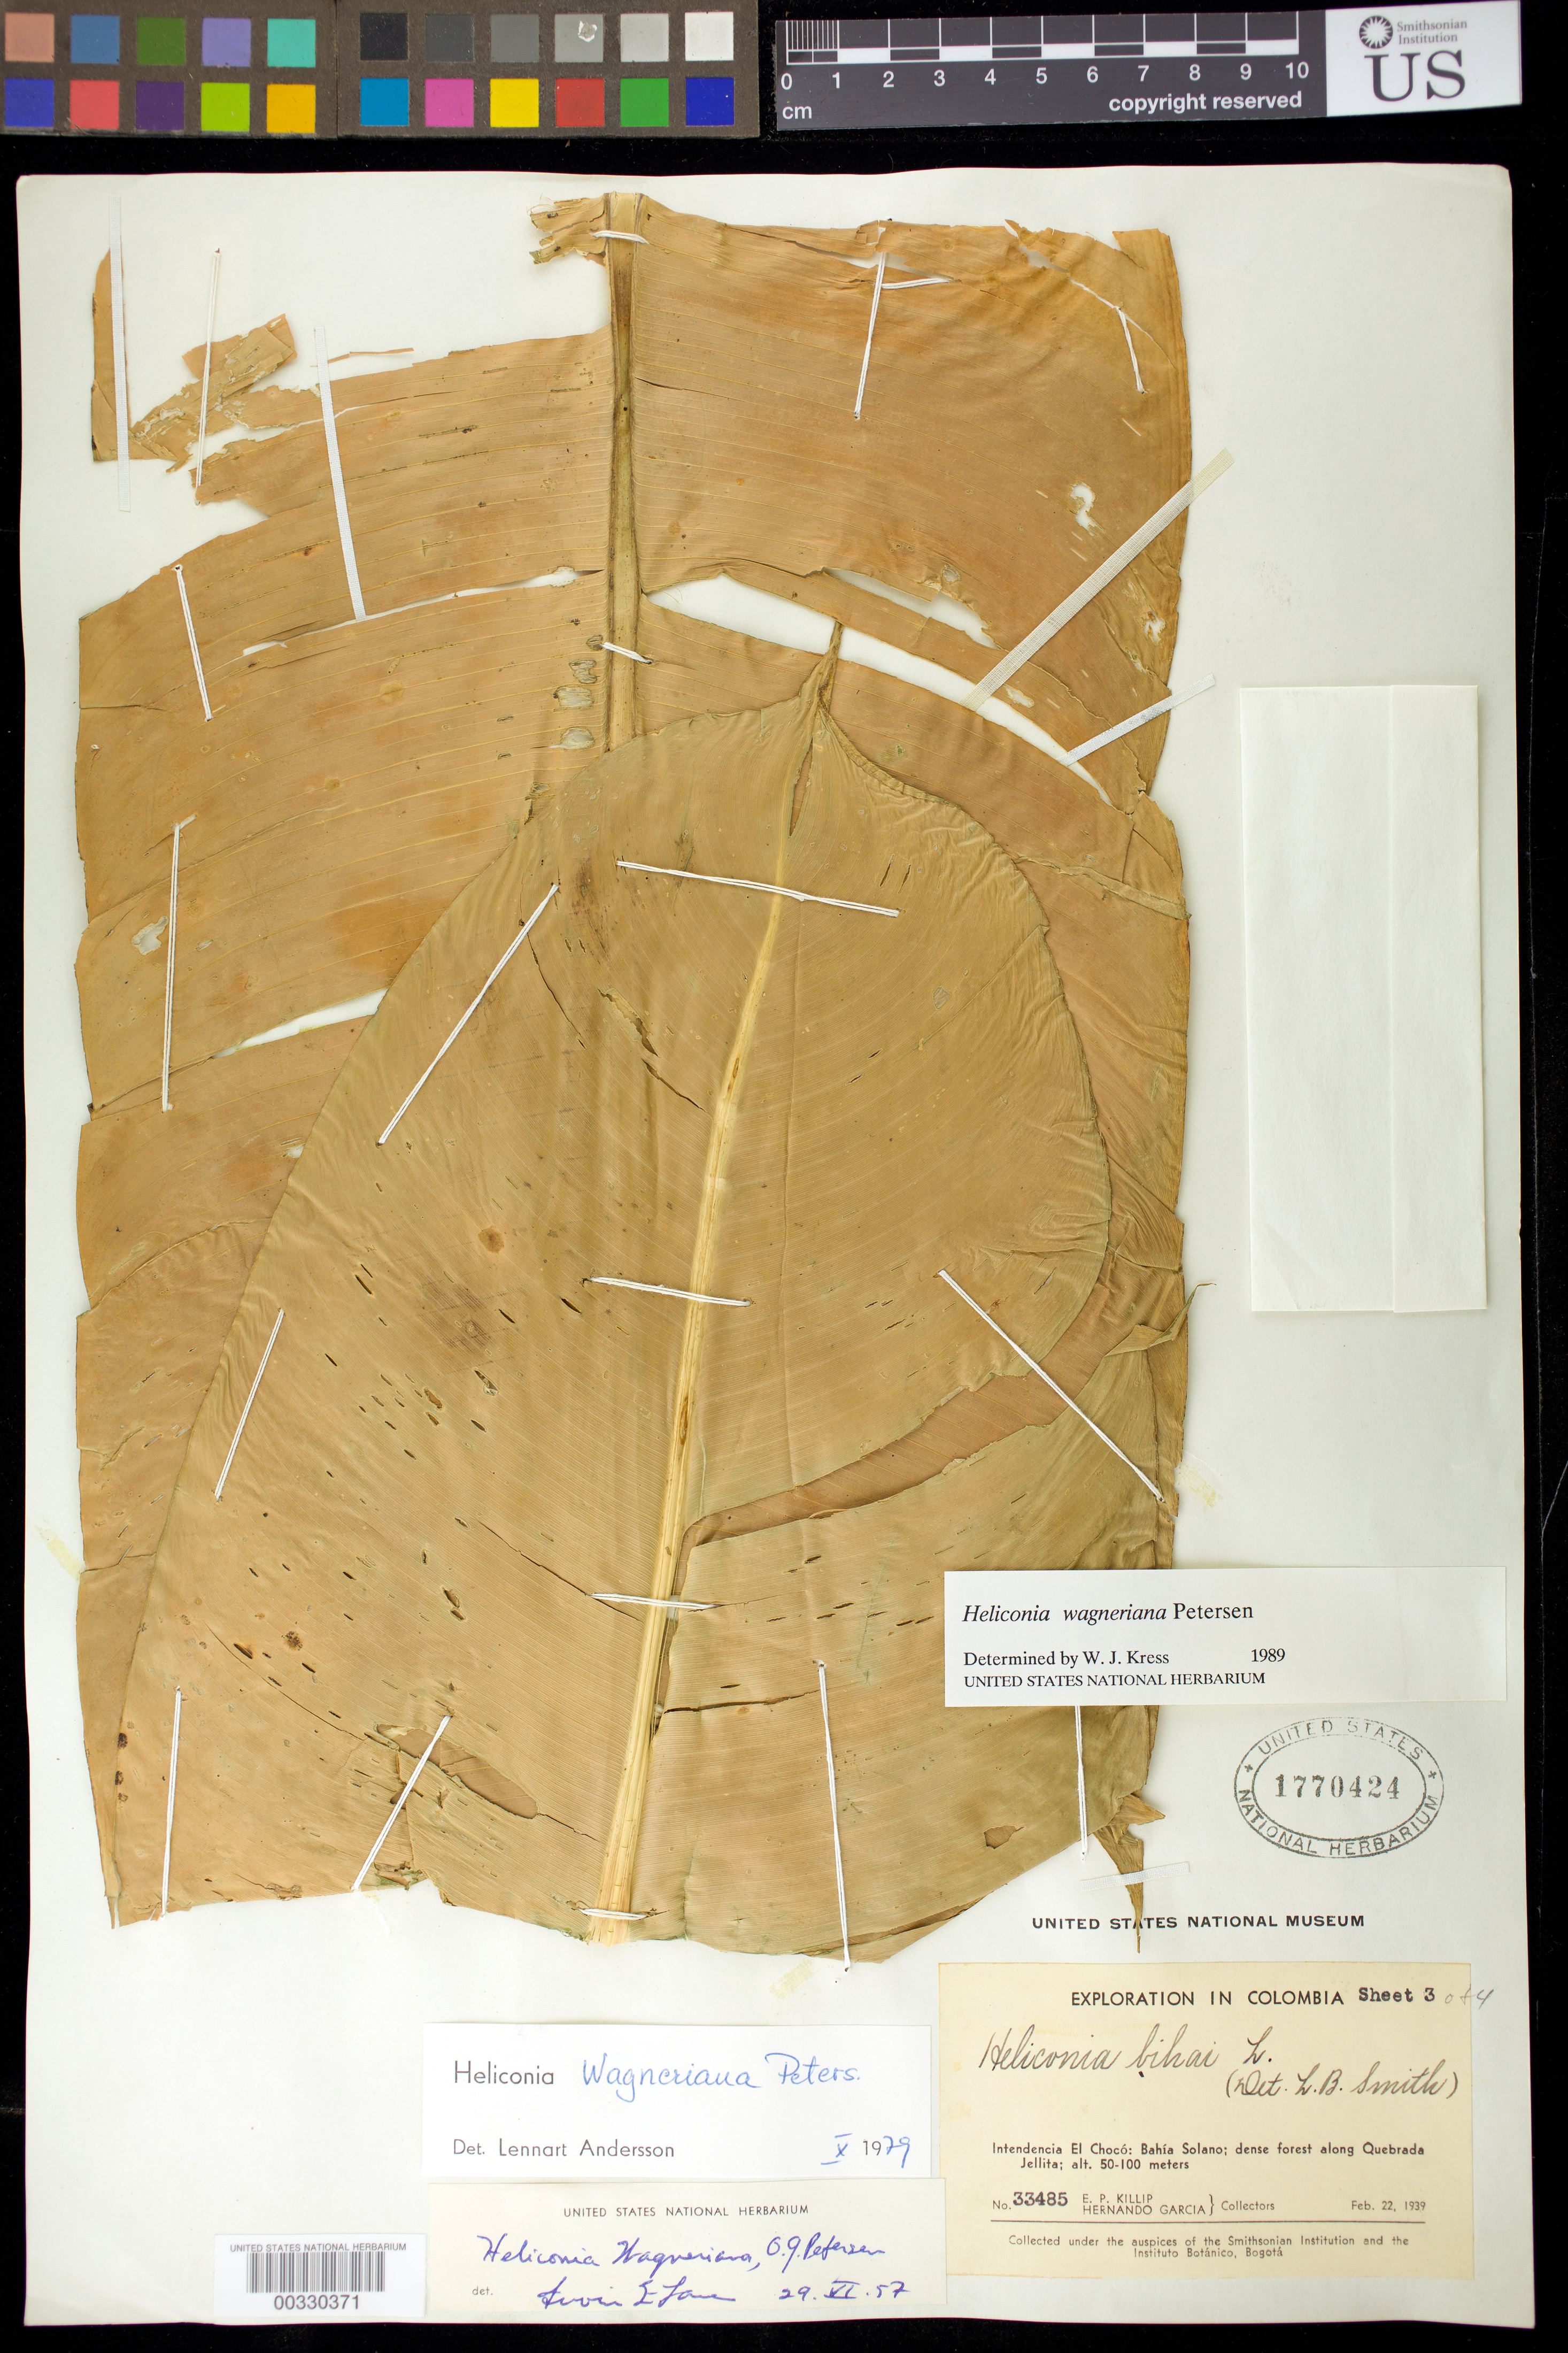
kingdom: Plantae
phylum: Tracheophyta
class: Liliopsida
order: Zingiberales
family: Heliconiaceae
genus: Heliconia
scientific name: Heliconia wagneriana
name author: Petersen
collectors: E. P. Killip & H. Garcia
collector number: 33485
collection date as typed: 22 Feb 1939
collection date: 1939-02-22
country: Colombia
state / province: Chocó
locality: Bahia Solano, dense forest along Quebrada JelLita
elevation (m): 50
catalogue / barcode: US 1770424